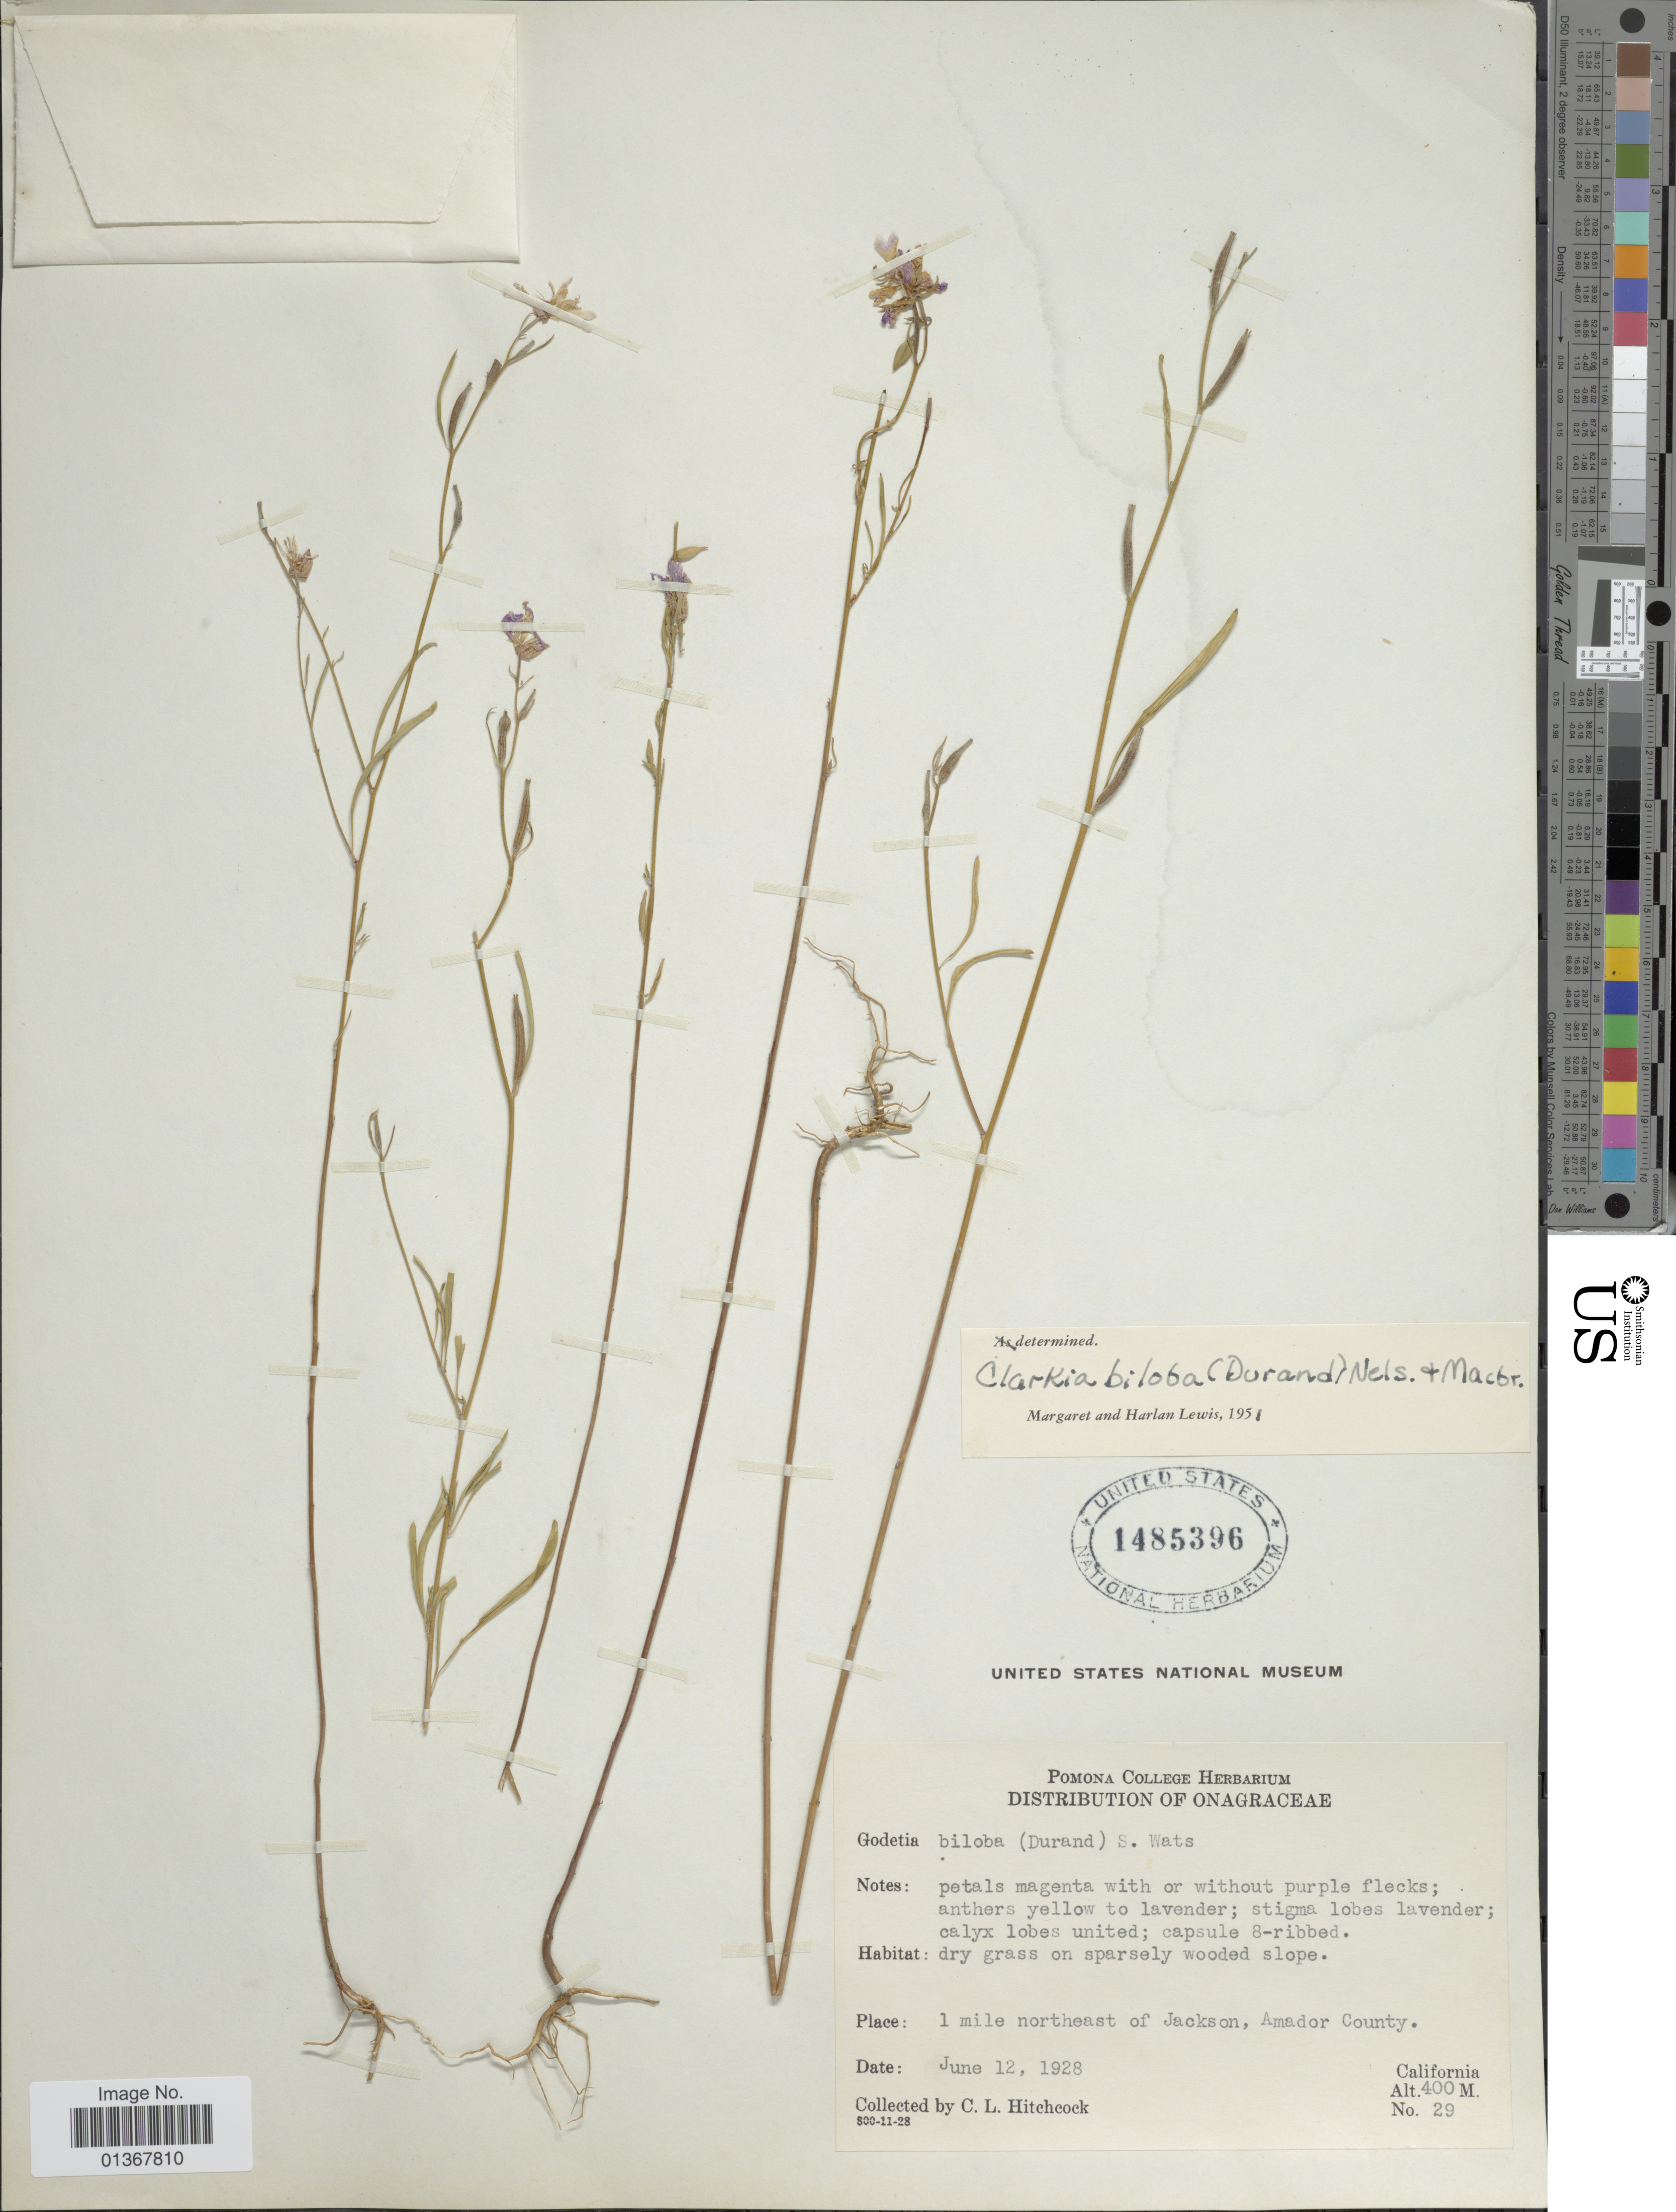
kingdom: Plantae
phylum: Tracheophyta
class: Magnoliopsida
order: Myrtales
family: Onagraceae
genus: Clarkia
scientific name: Clarkia biloba subsp. biloba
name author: (Durand) A. Nelson & J.F. Macbr.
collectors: C. L. Hitchcock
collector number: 29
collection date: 1928-06-12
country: United States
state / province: California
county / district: Amador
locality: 1 mile northeast of Jackson, Amador County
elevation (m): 400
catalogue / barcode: US 1485396